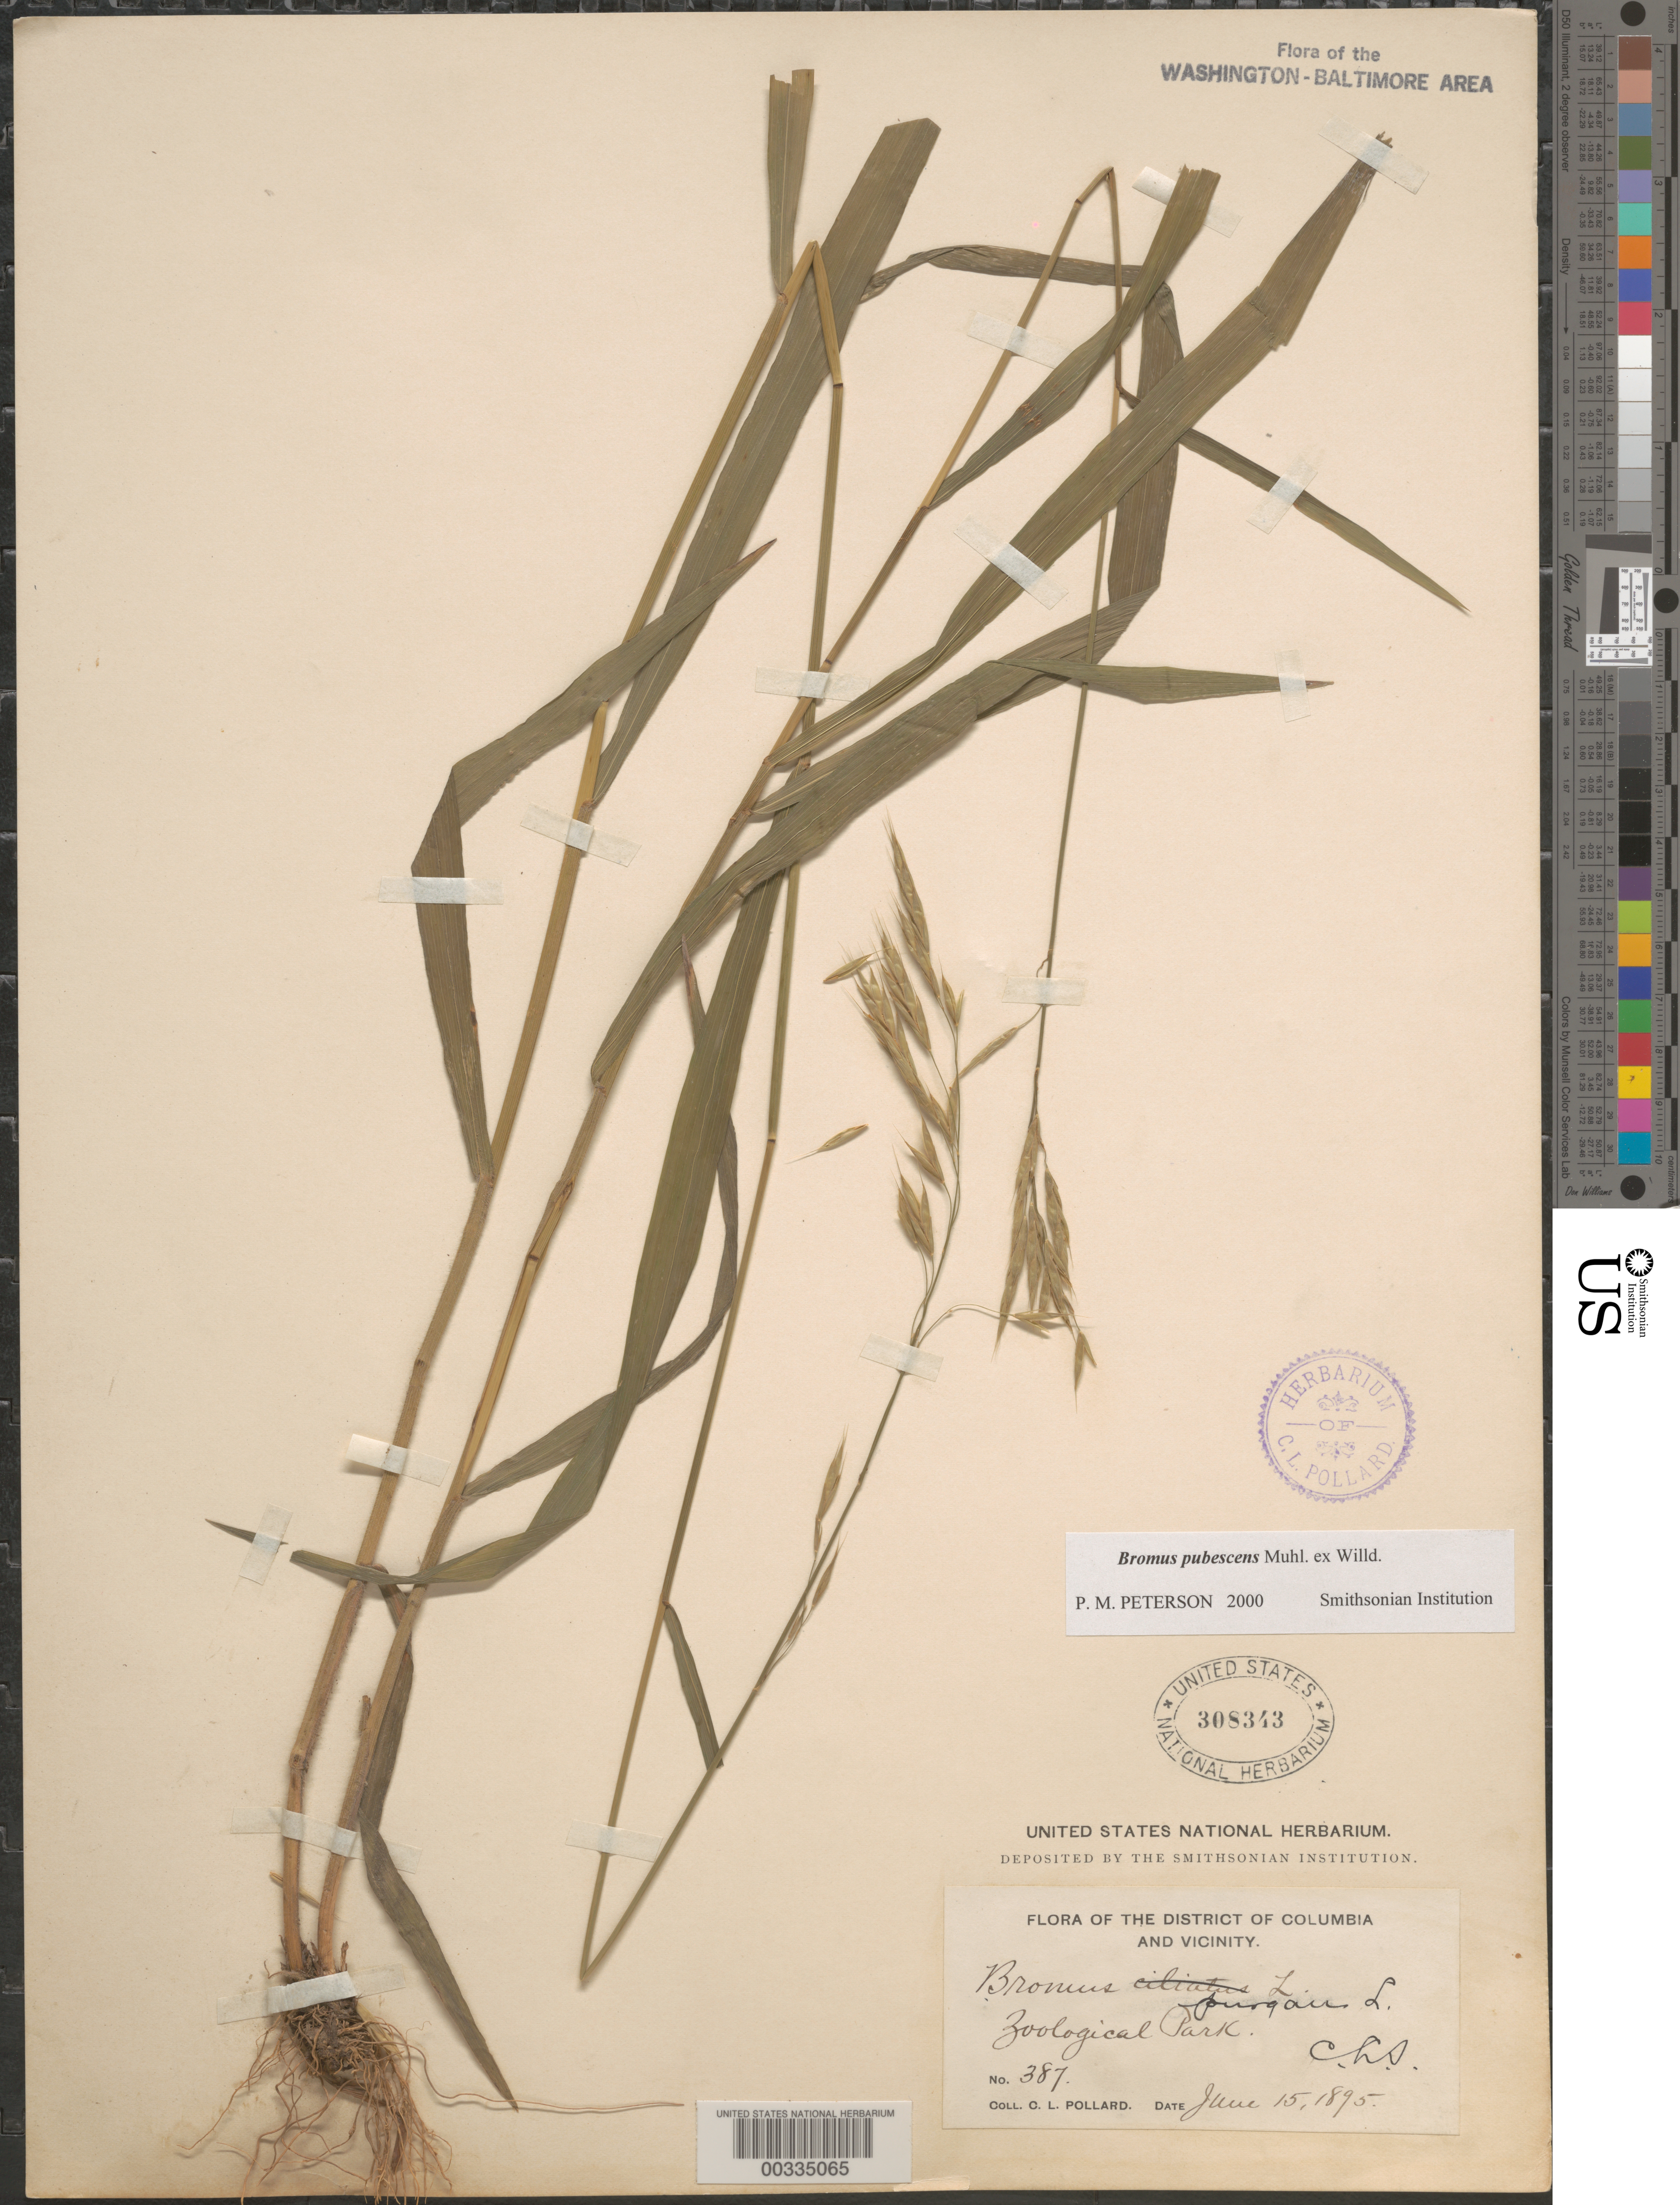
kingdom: Plantae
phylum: Tracheophyta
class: Liliopsida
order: Poales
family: Poaceae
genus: Bromus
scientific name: Bromus pubescens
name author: Muhl. ex Willd.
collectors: C. L. Pollard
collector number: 387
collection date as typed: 15 Jun 1895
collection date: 1895-06-15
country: United States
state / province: District of Columbia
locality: Zoological Park Rock Creek Park and Vicinity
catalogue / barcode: US 308343